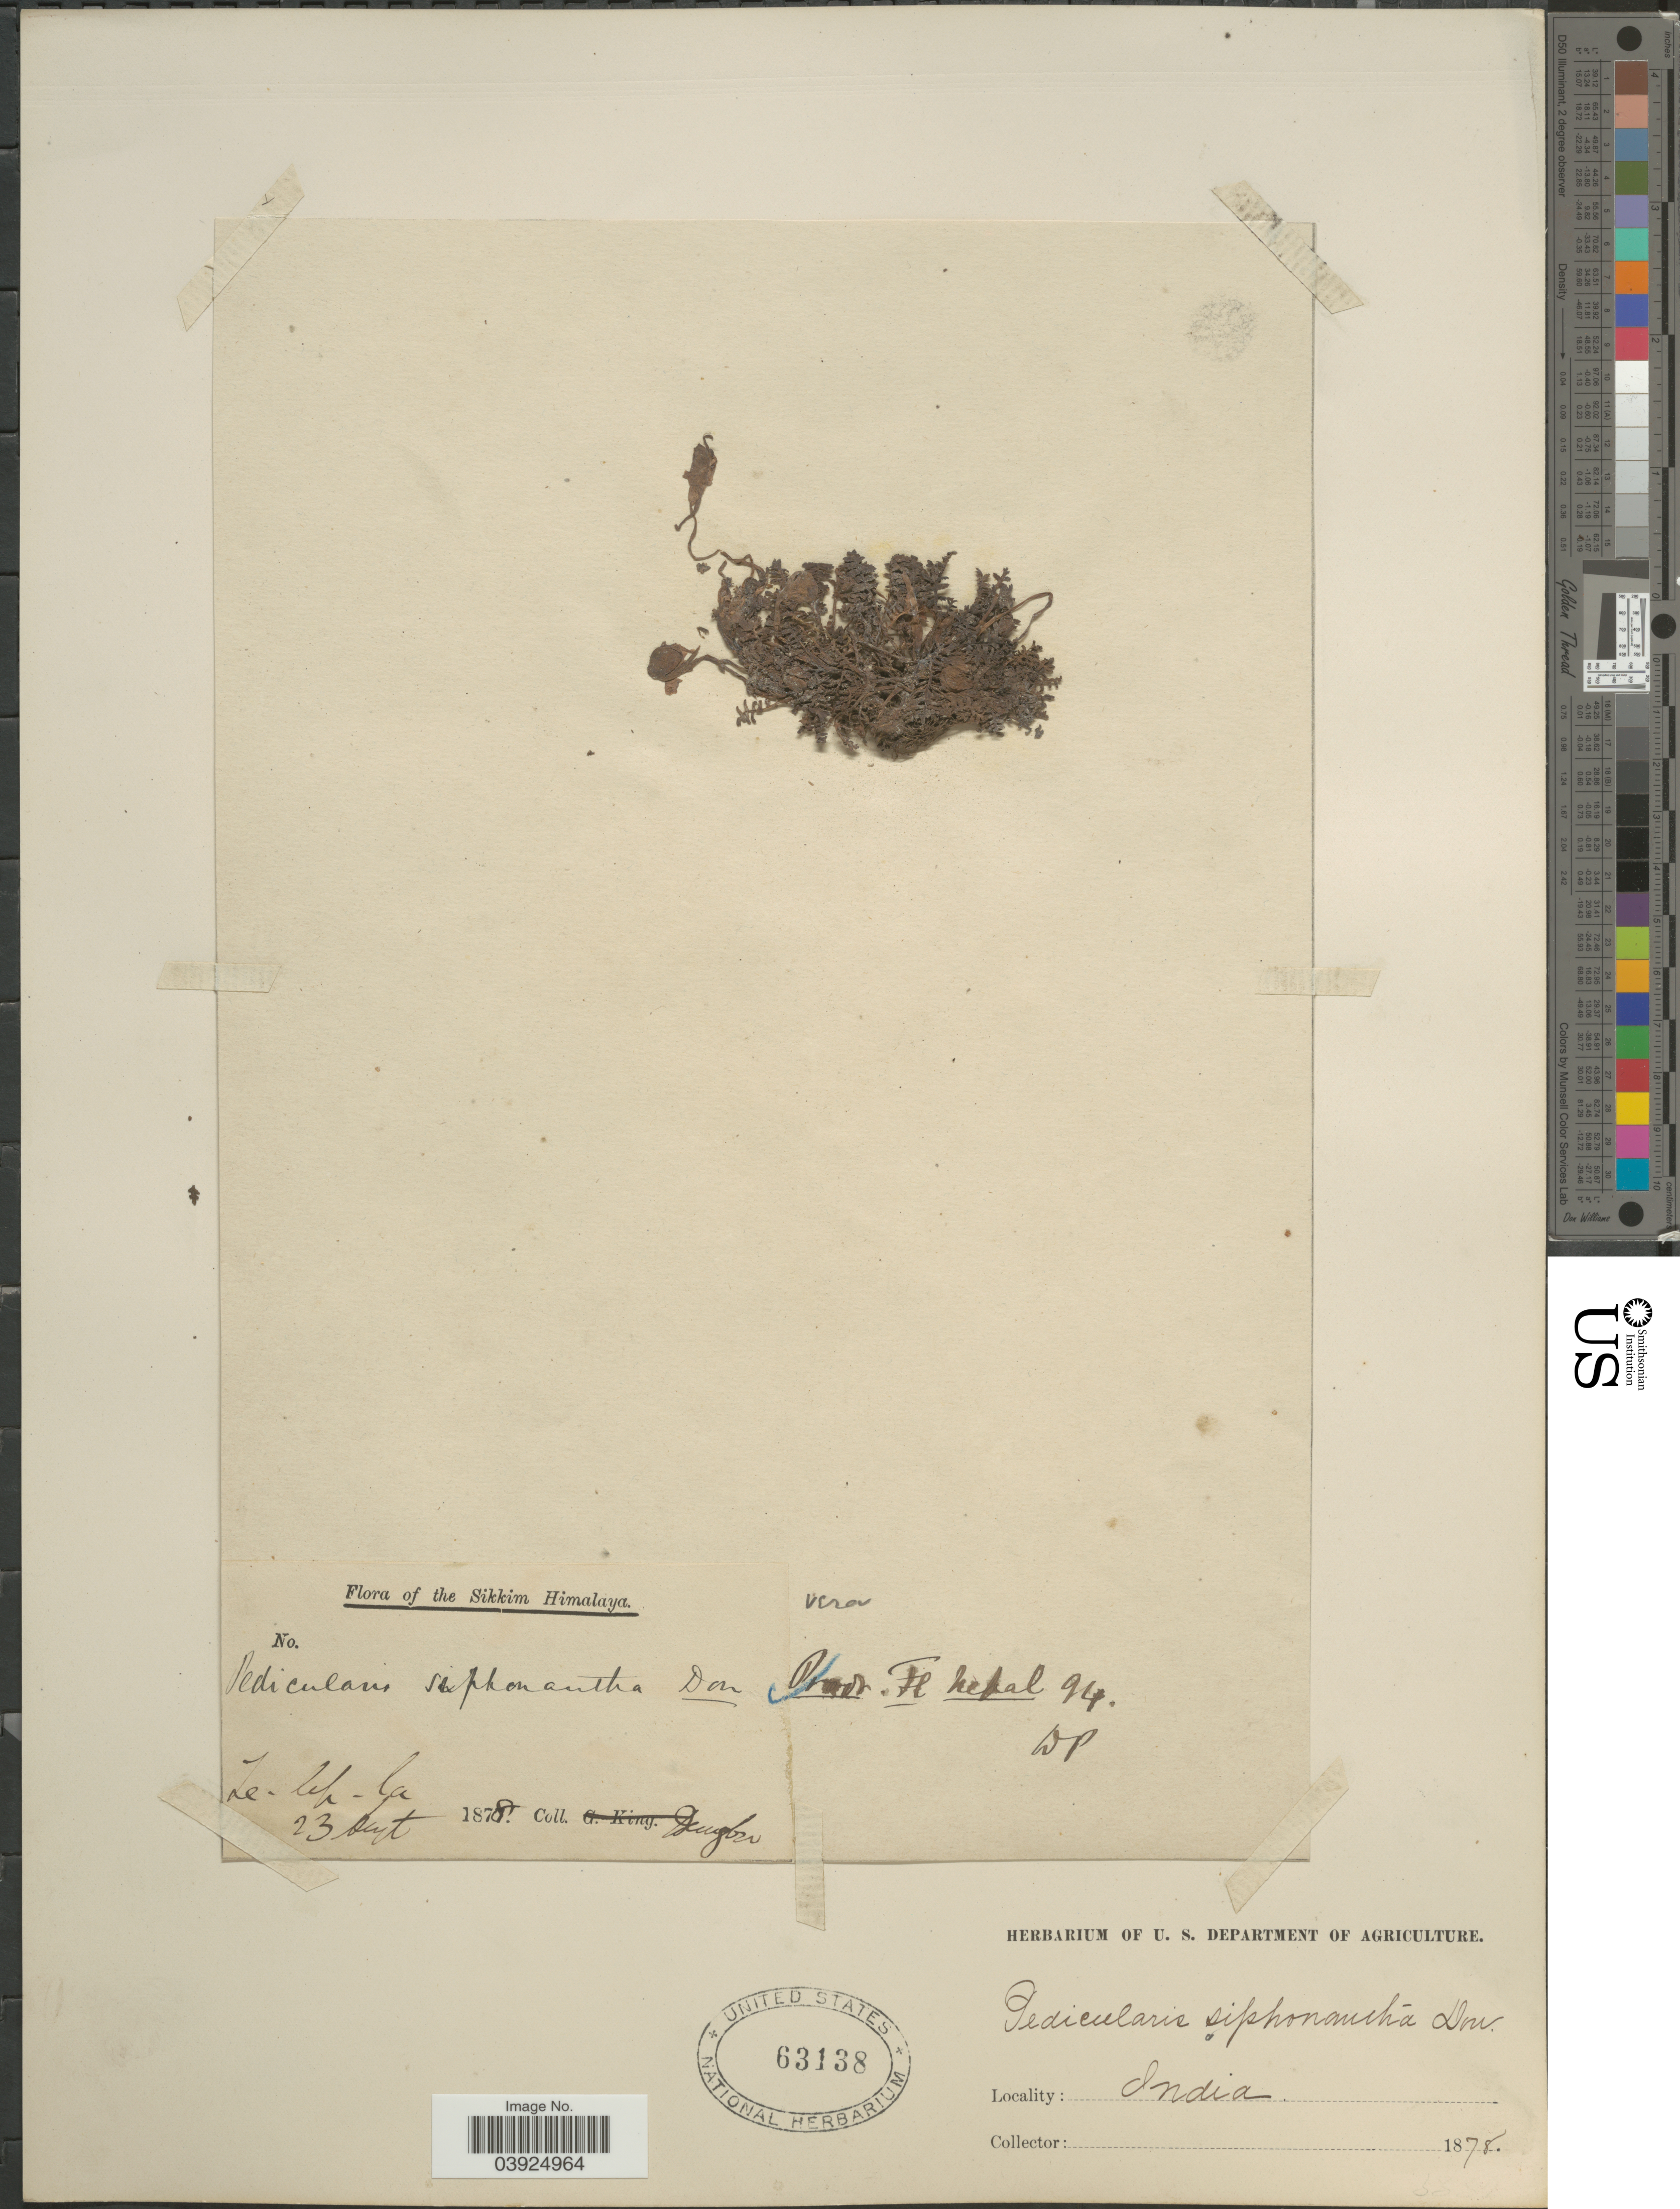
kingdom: Plantae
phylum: Tracheophyta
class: Magnoliopsida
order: Lamiales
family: Orobanchaceae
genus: Pedicularis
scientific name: Pedicularis siphonantha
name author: D. Don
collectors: Dungboo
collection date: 1878-08-23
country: India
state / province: Sikkim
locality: Sikkim Himalaya. Ze-leh-la.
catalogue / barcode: US 63138